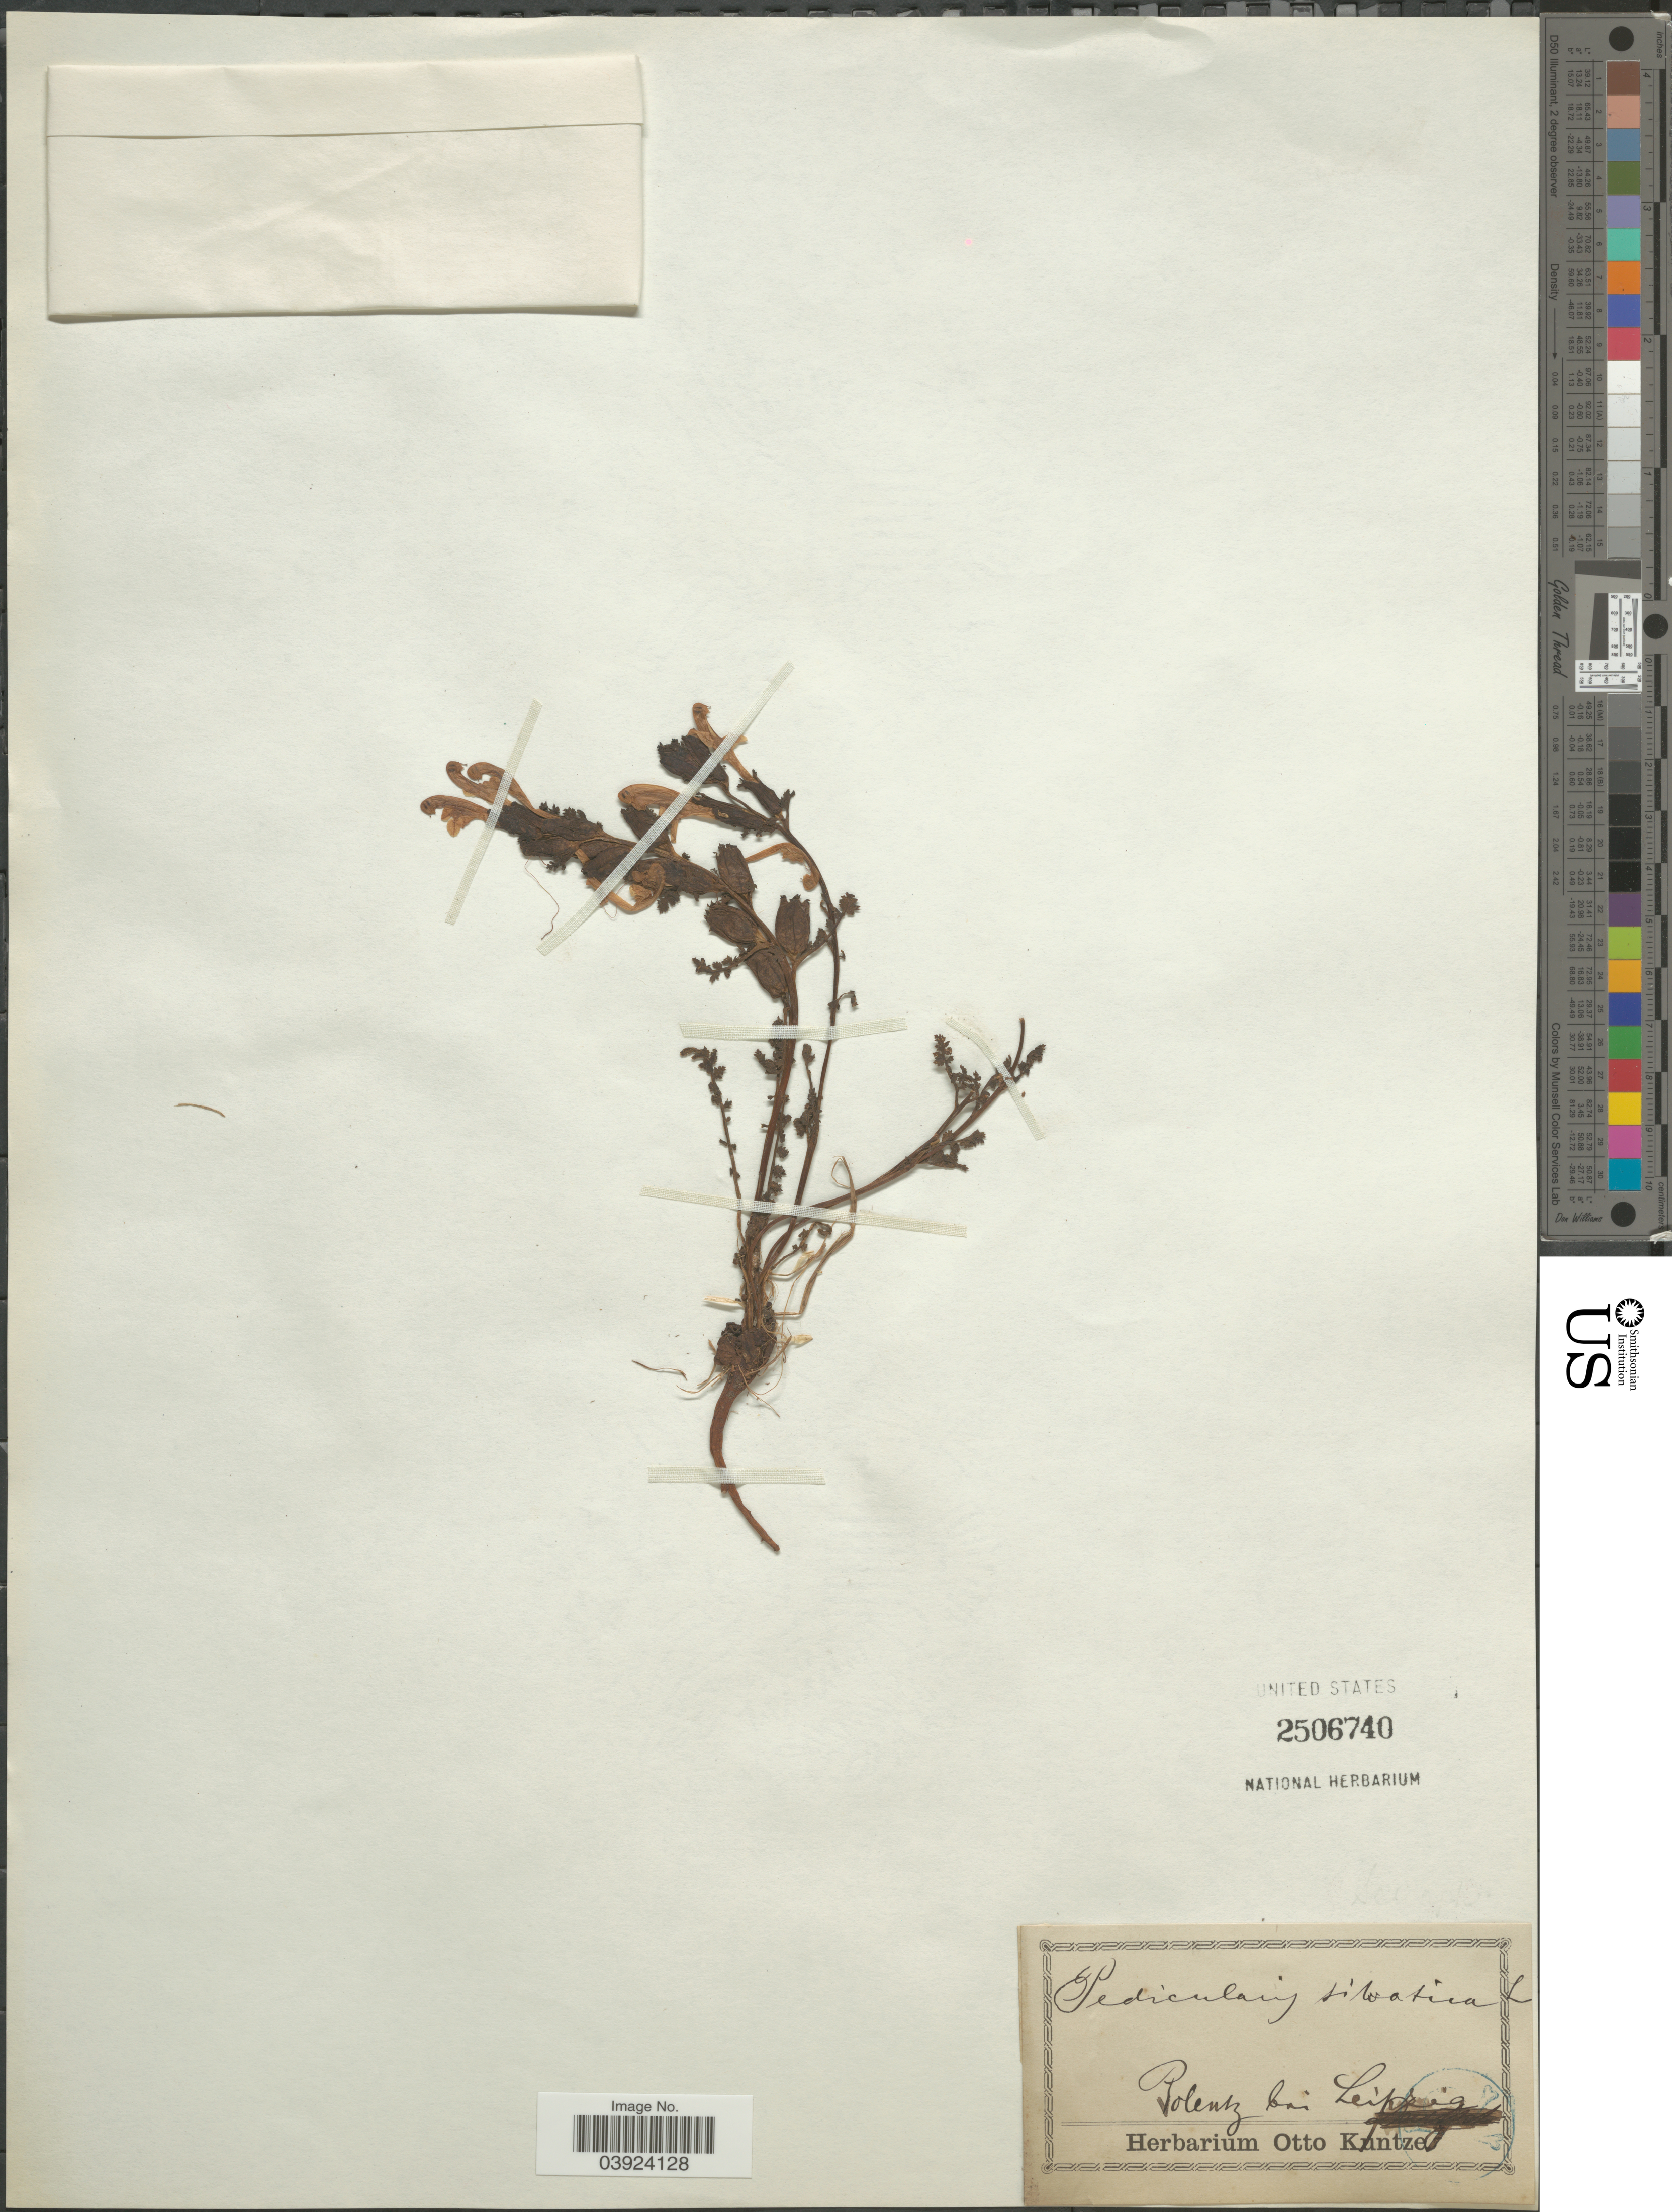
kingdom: Plantae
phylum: Tracheophyta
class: Magnoliopsida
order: Lamiales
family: Orobanchaceae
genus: Pedicularis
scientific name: Pedicularis sylvatica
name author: L.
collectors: ex herb. Otto Kuntze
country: Germany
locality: Polentz bei Leipzig.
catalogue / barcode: US 2506740